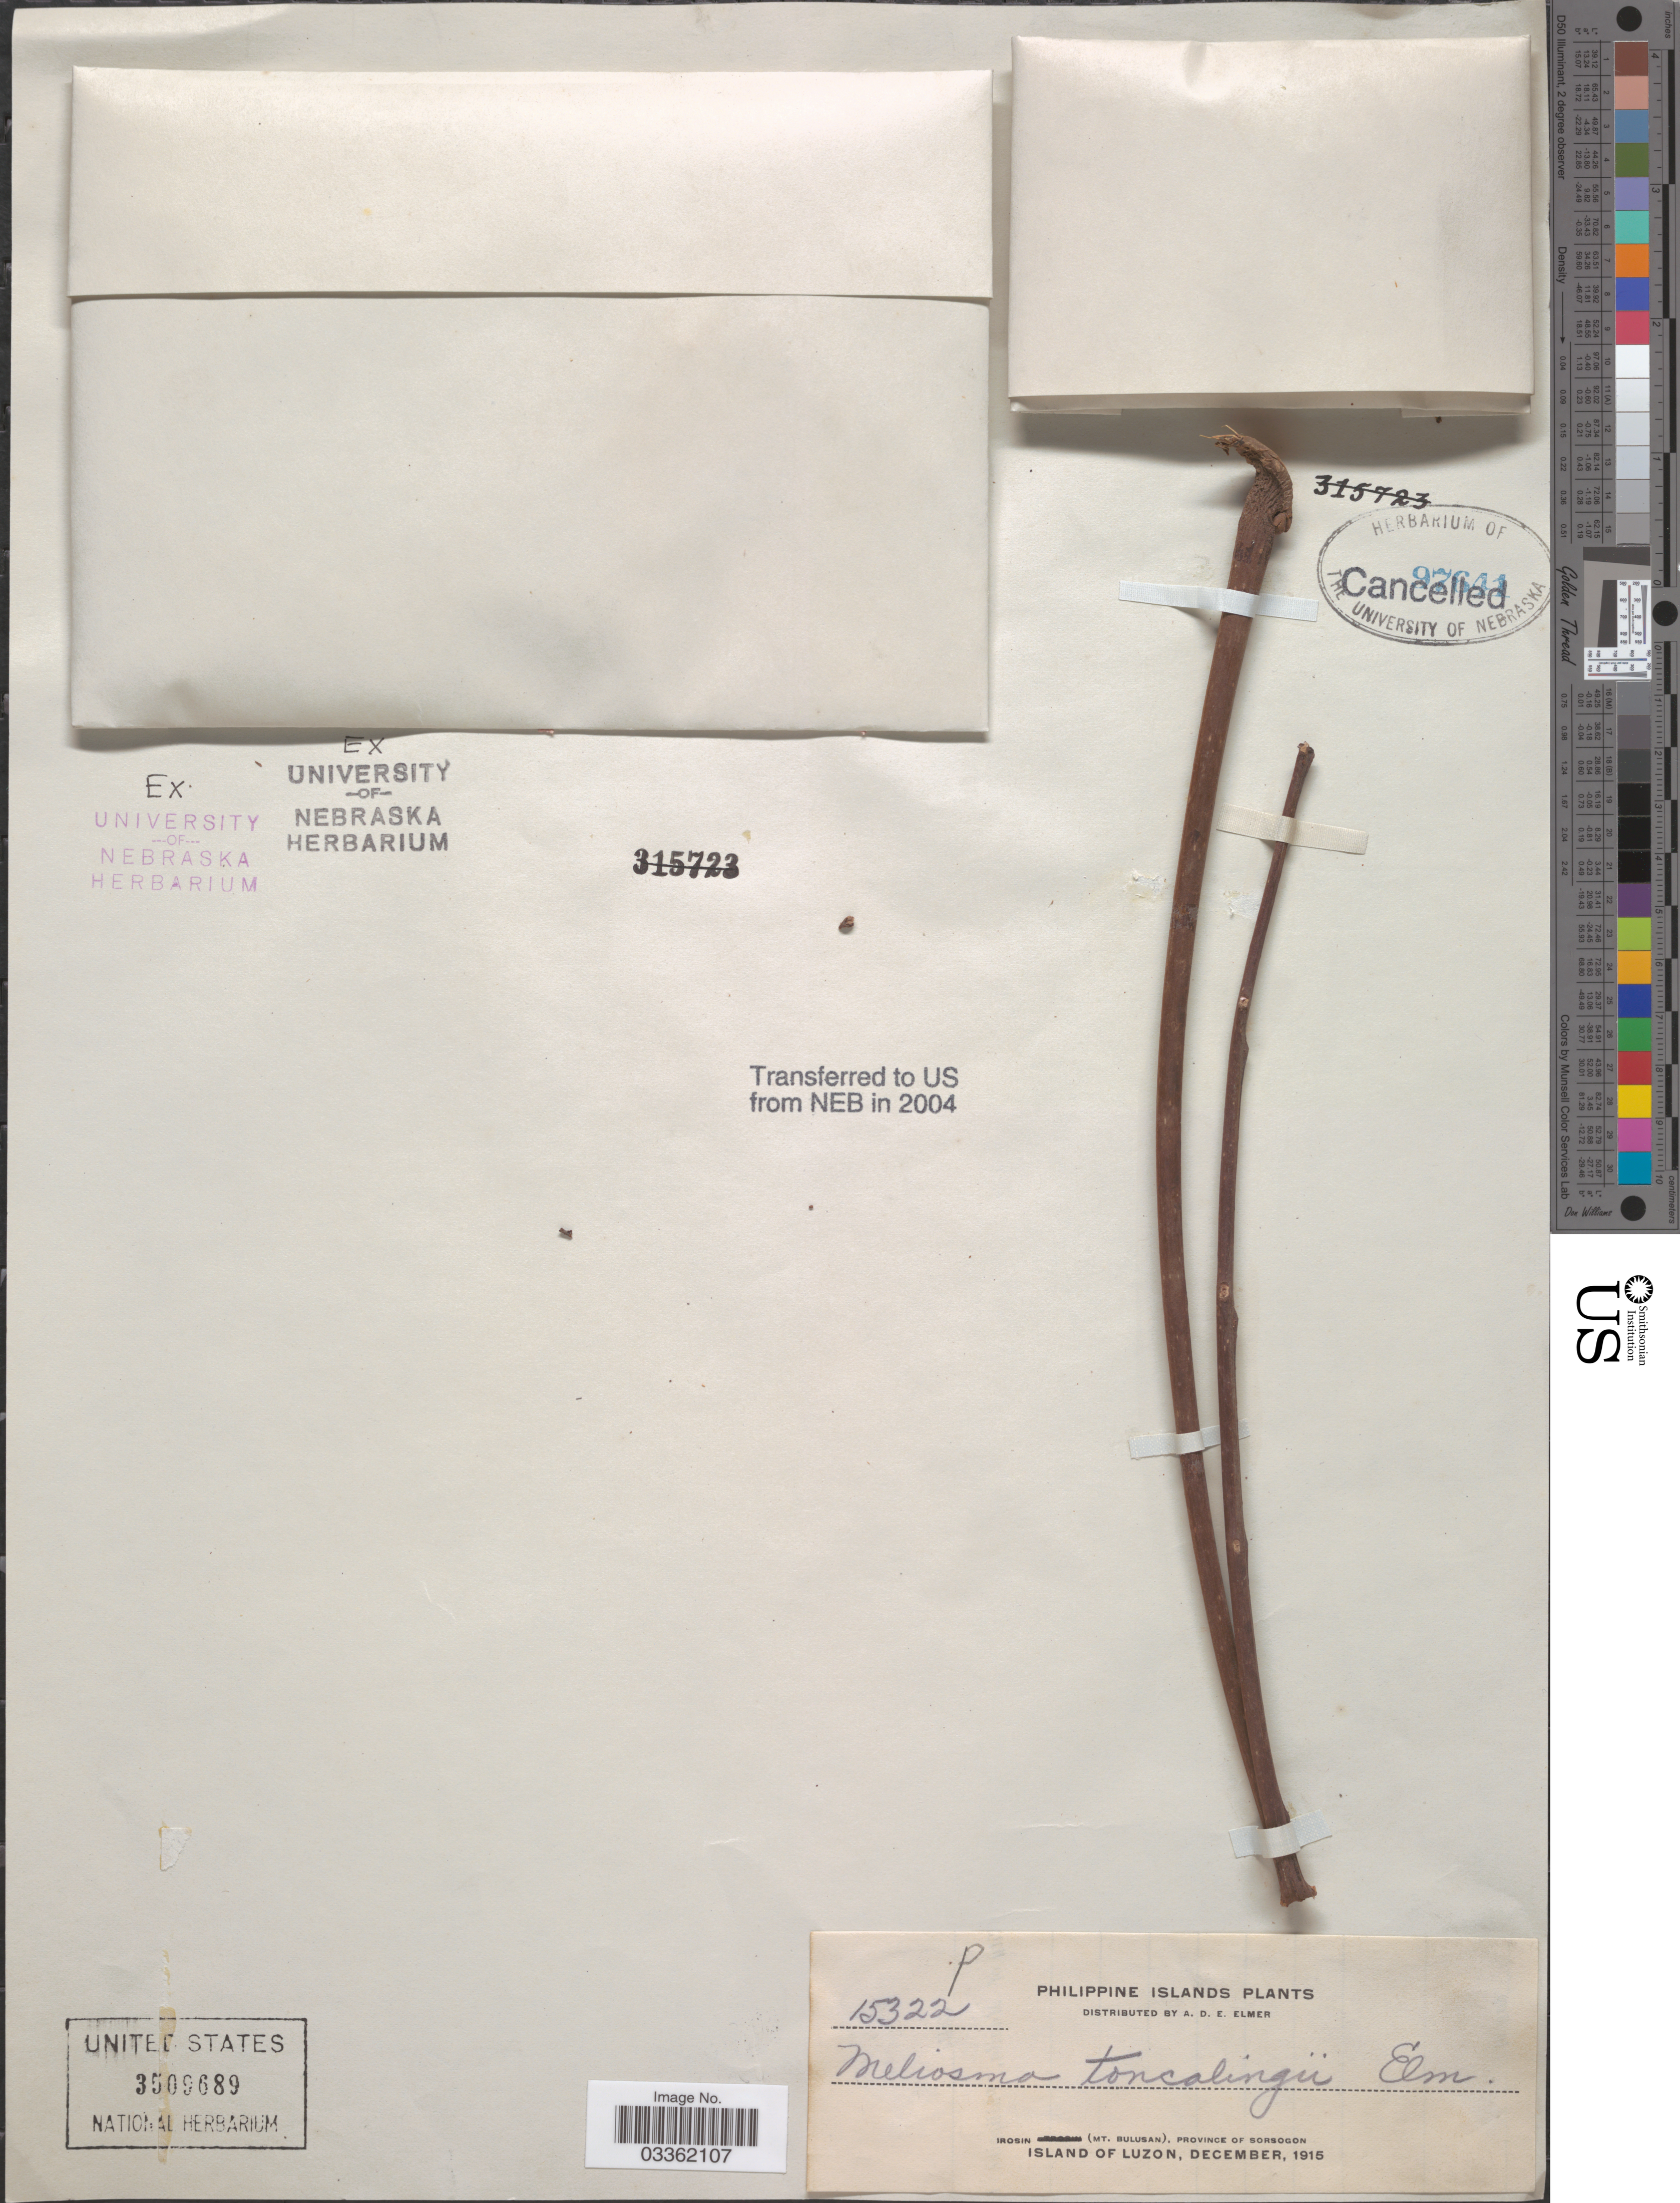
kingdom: Plantae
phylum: Tracheophyta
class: Magnoliopsida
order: Proteales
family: Sabiaceae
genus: Meliosma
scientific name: Meliosma megalobotrys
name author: Merr.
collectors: A. D. E. Elmer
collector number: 15322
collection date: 1915-12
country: Philippines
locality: Irosin (Mt. Bulusan), Province of Sorsogon. Island of Luzon.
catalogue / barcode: US 3509689